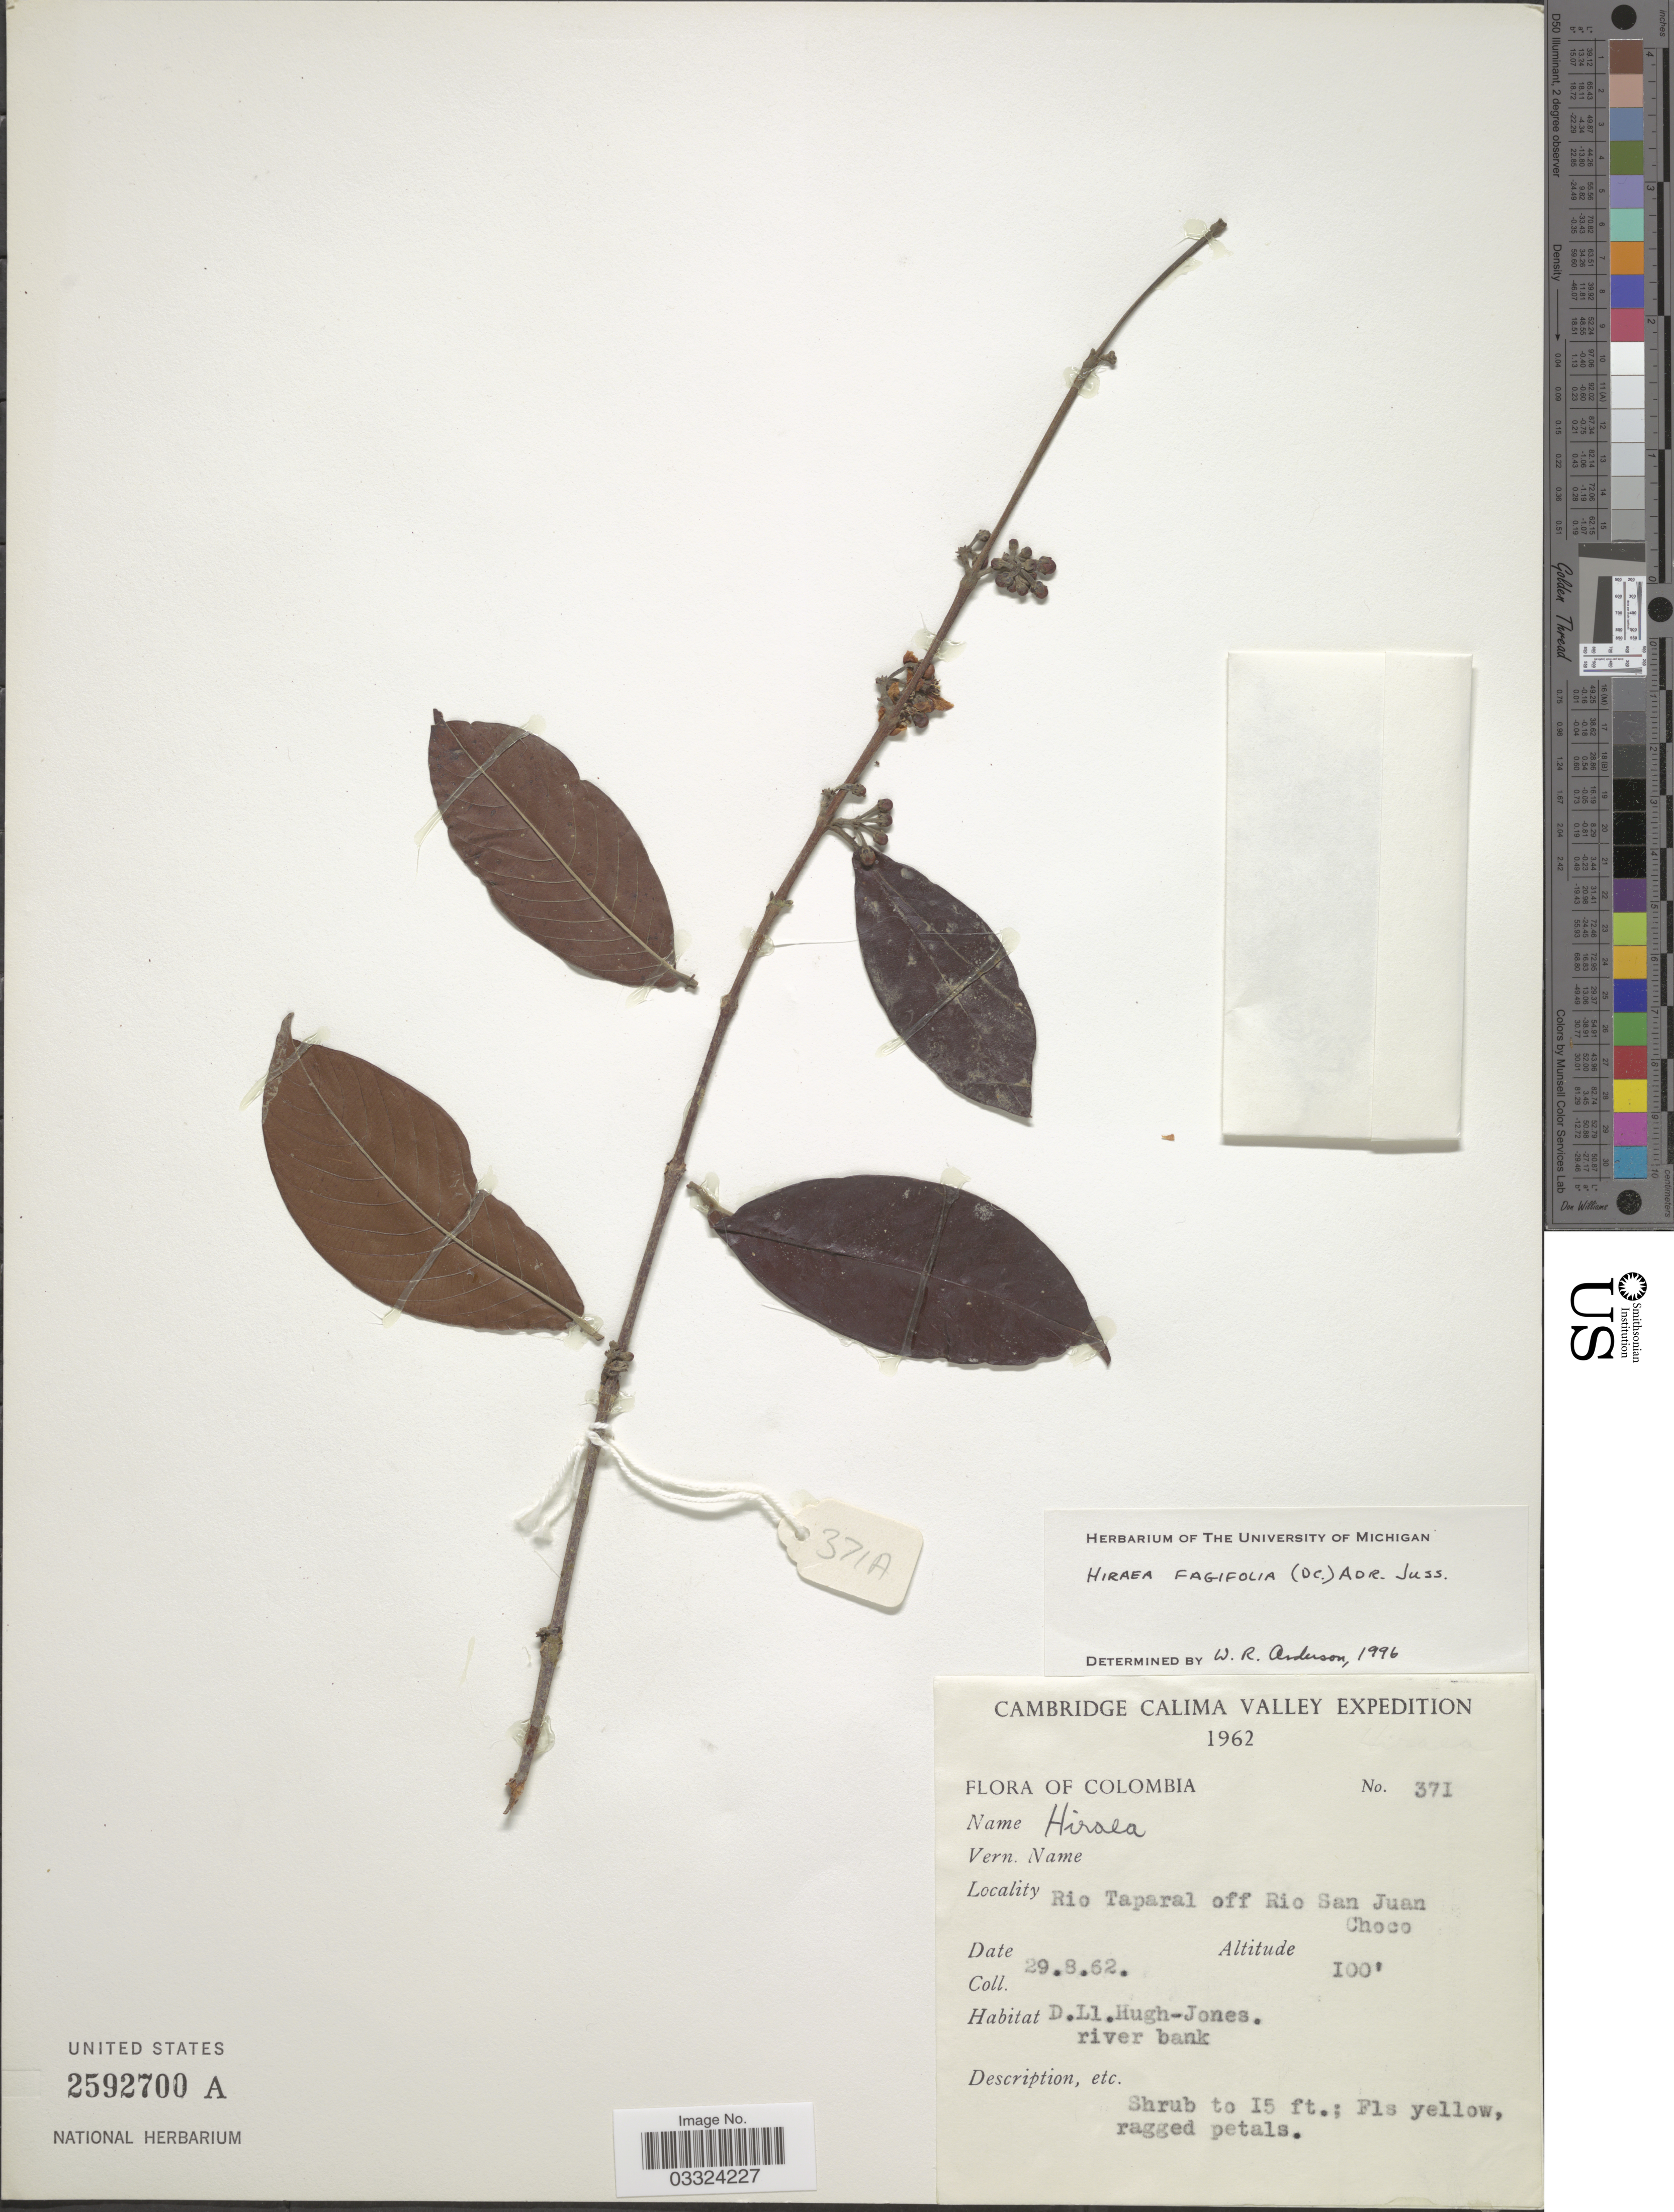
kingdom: Plantae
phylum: Tracheophyta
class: Magnoliopsida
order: Malpighiales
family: Malpighiaceae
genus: Hiraea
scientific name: Hiraea fagifolia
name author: (DC.) A. Juss.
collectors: D. Hugh-Jones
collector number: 371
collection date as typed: Transcribed d/m/y: 29/8/62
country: Colombia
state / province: Chocó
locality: Rio Taparal off Rio San Juan Choco.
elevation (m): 30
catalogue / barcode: US 2592700A